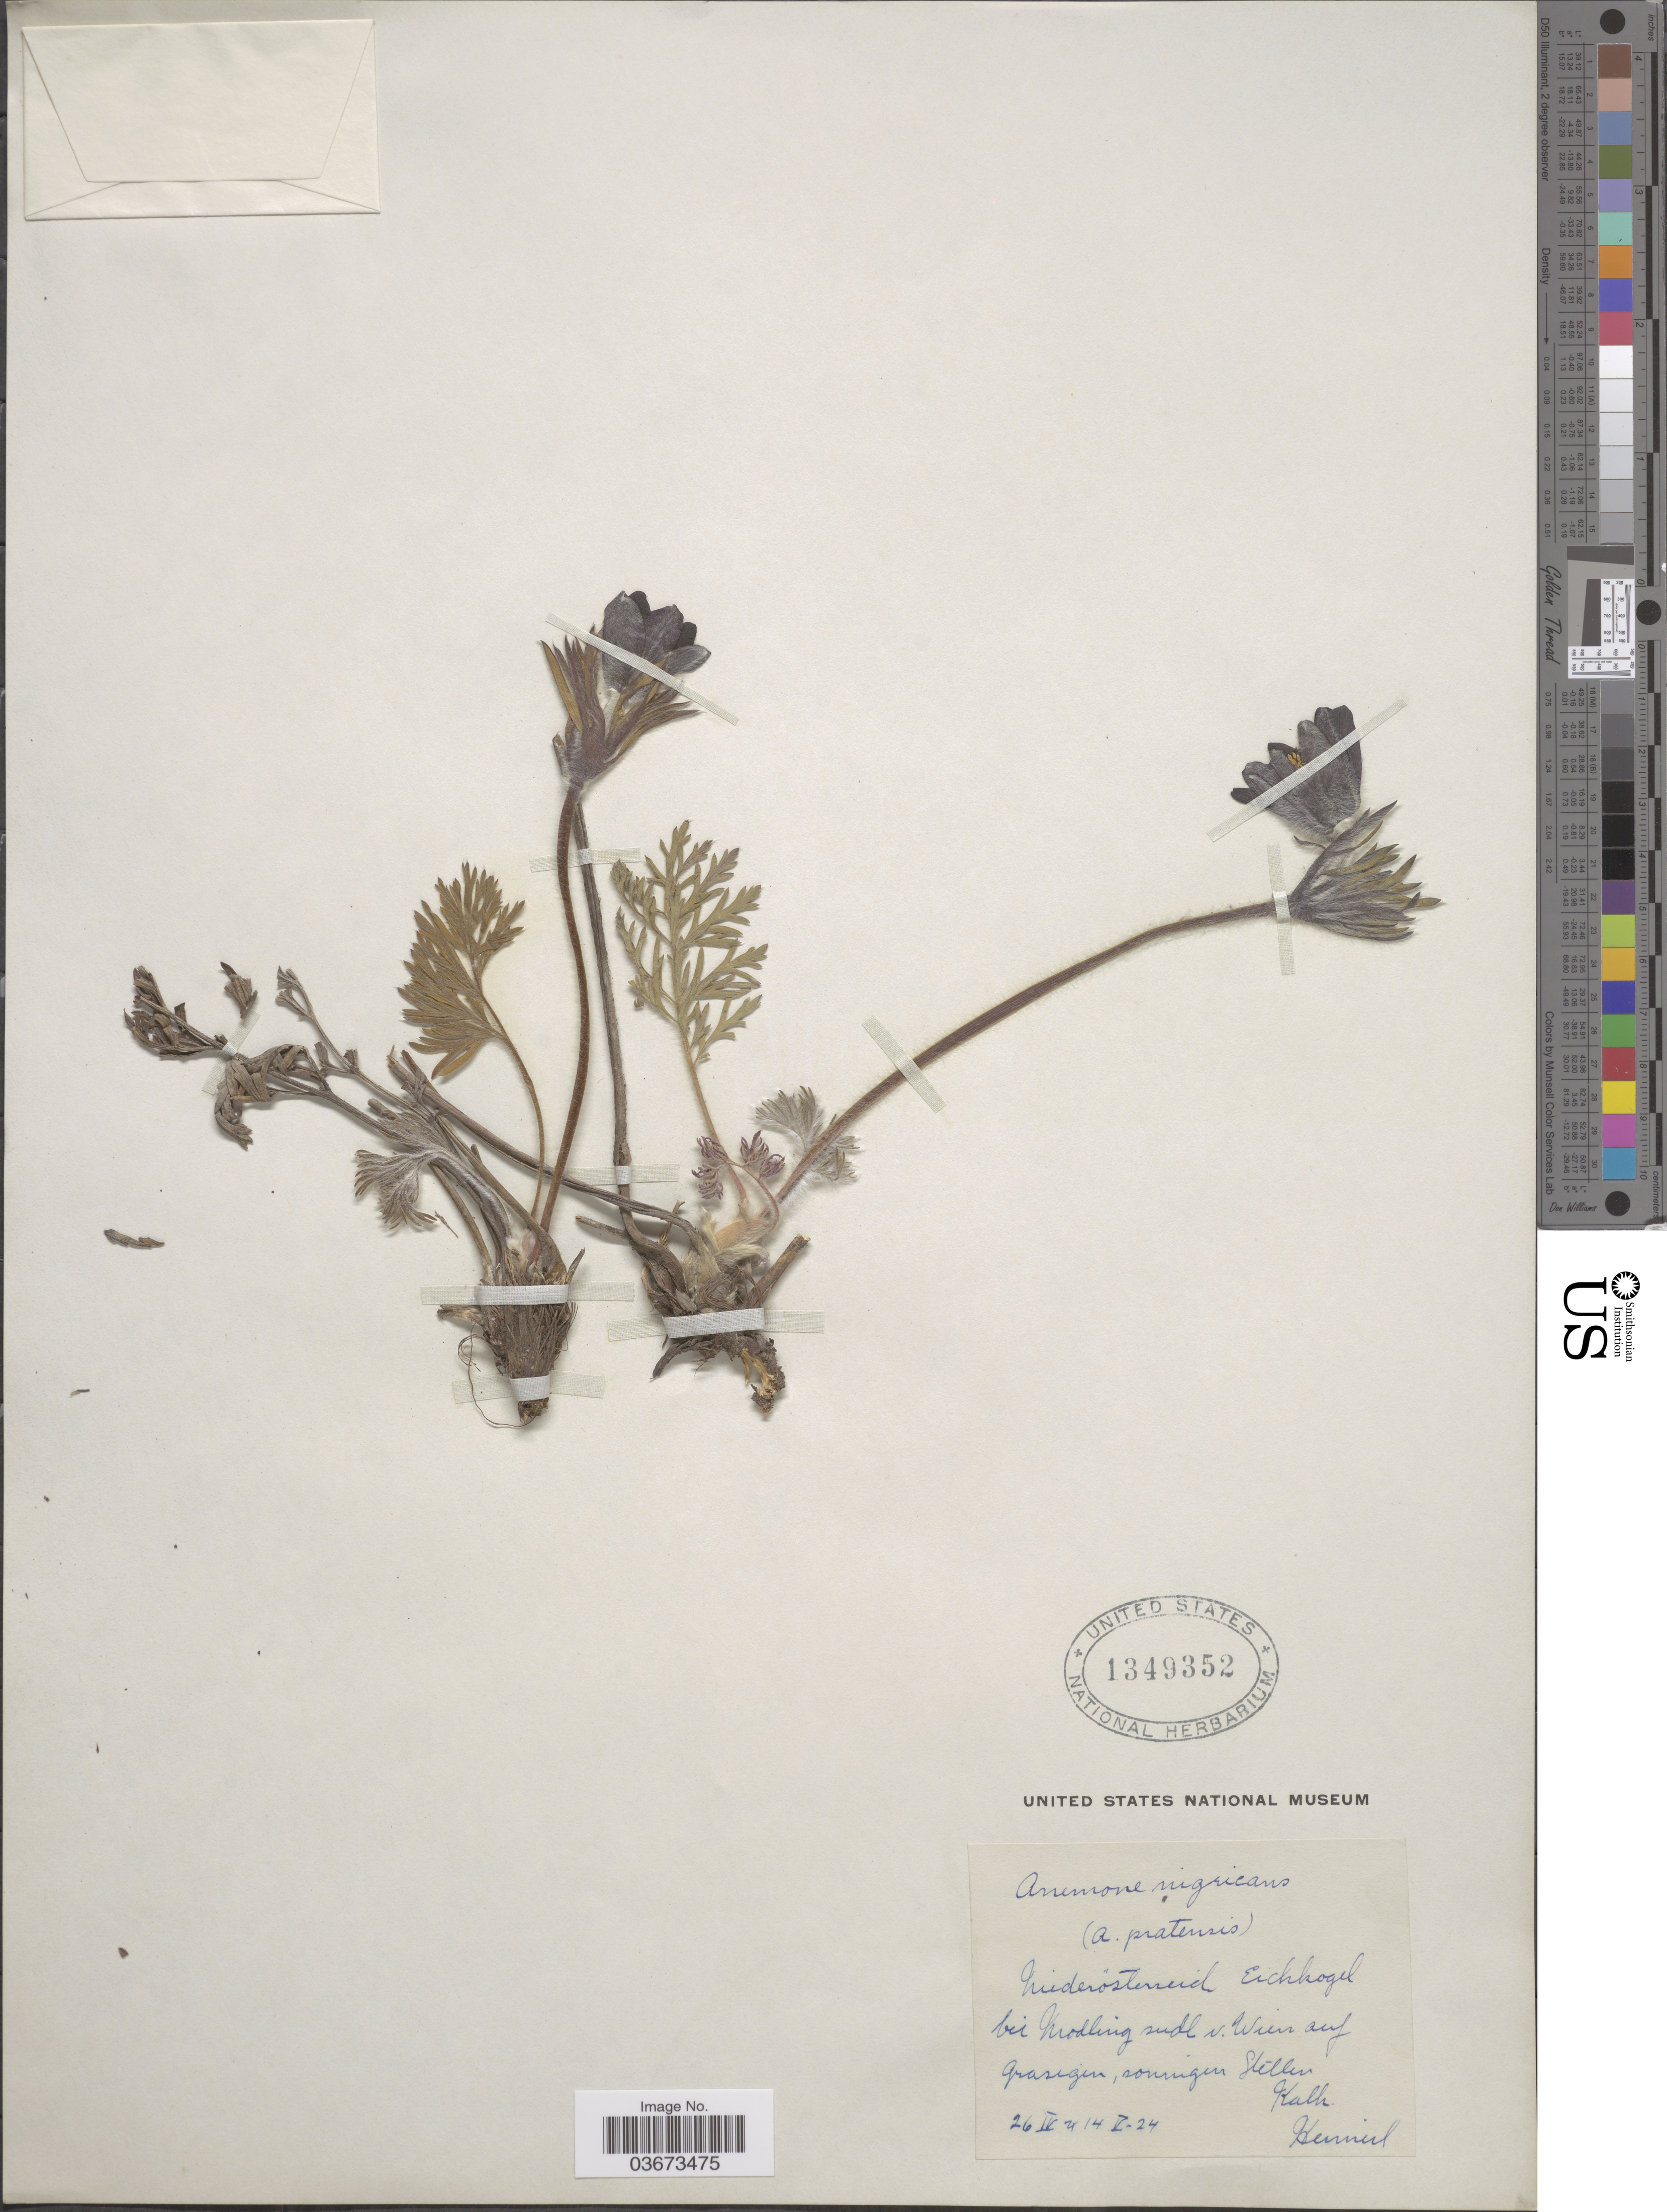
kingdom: Plantae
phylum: Tracheophyta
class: Magnoliopsida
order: Ranunculales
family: Ranunculaceae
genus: Anemone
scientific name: Anemone nigricans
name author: (Storck) Fritsch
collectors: Heimerl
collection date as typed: Transcribed d/m/y: 26/4/24 to 14/5/24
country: Austria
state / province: Niederosterreich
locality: Eichkogel bei Modling sudl v. Wien auf grasigen.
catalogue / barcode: US 1349352